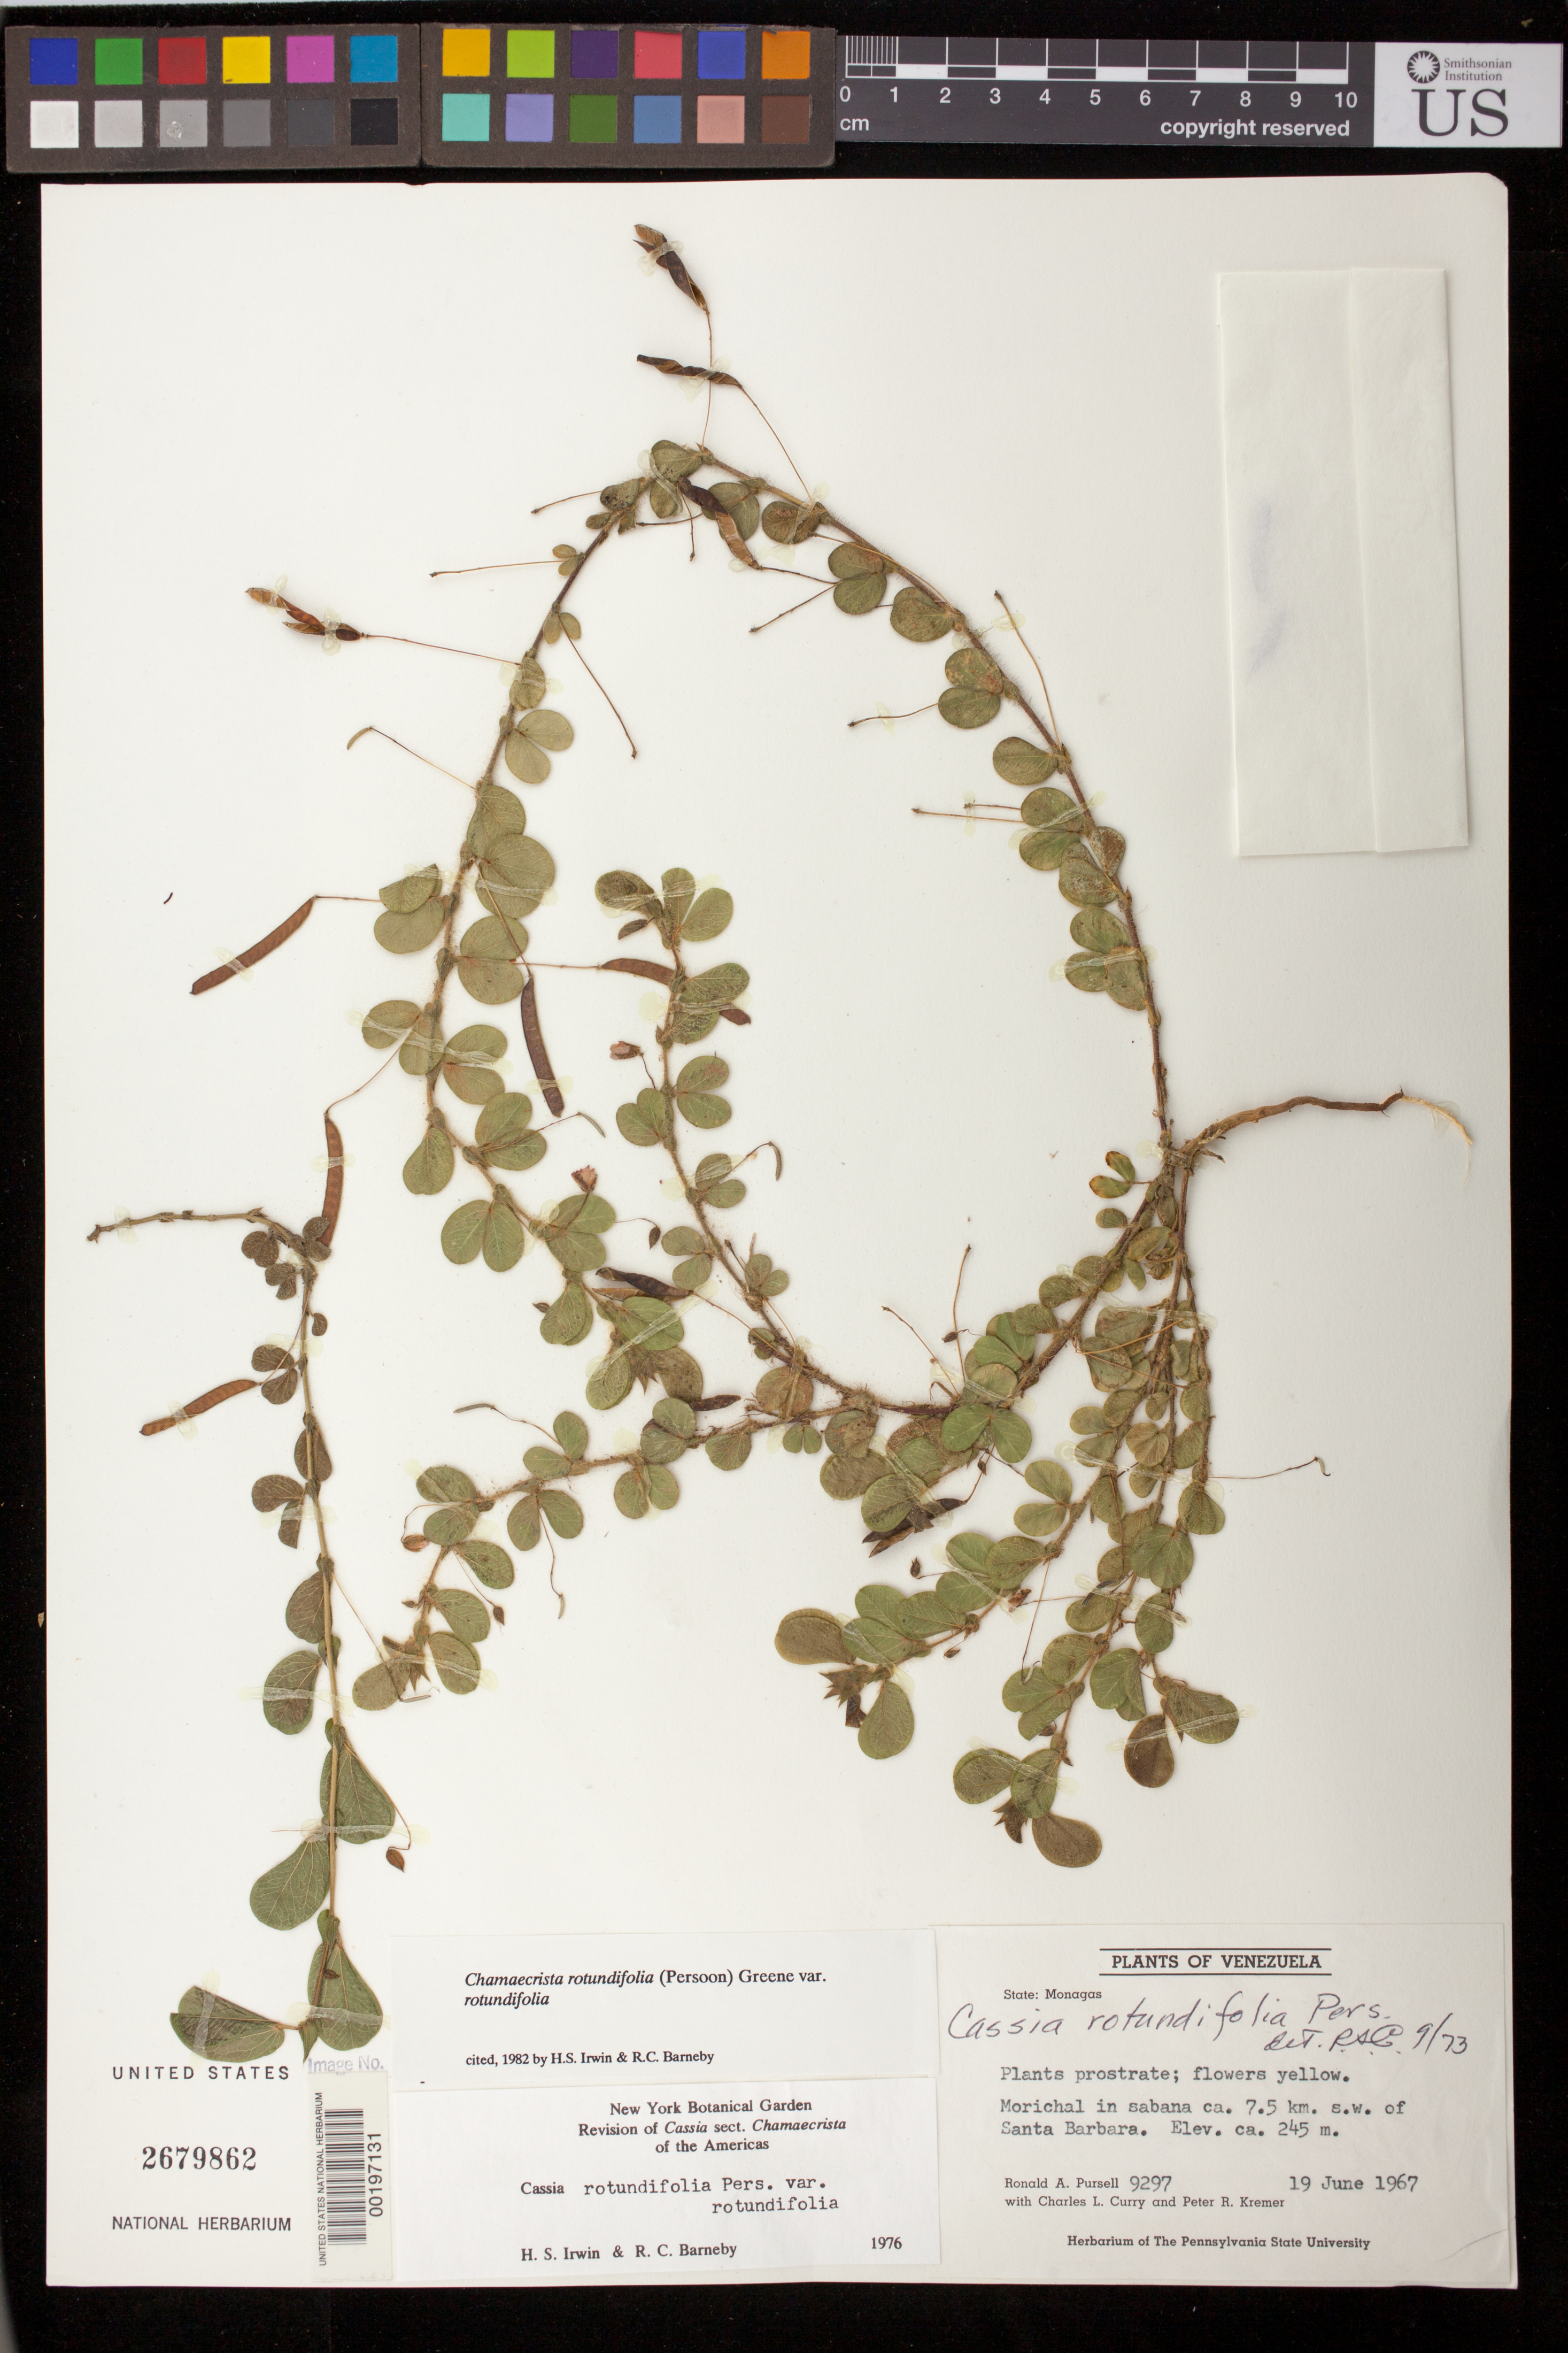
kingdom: Plantae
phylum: Tracheophyta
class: Magnoliopsida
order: Fabales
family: Fabaceae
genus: Chamaecrista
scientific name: Chamaecrista rotundifolia var. rotundifolia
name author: (Pers.) Greene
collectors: R. A. Pursell, C. L. Curry & P. R. Kremer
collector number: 9297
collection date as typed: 19 Jun 1967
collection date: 1967-06-19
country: Venezuela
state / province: Monagas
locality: Morichal in sabana ca 7.5 km s.w. of Santa Barbara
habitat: Sabana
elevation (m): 245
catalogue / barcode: US 2679862